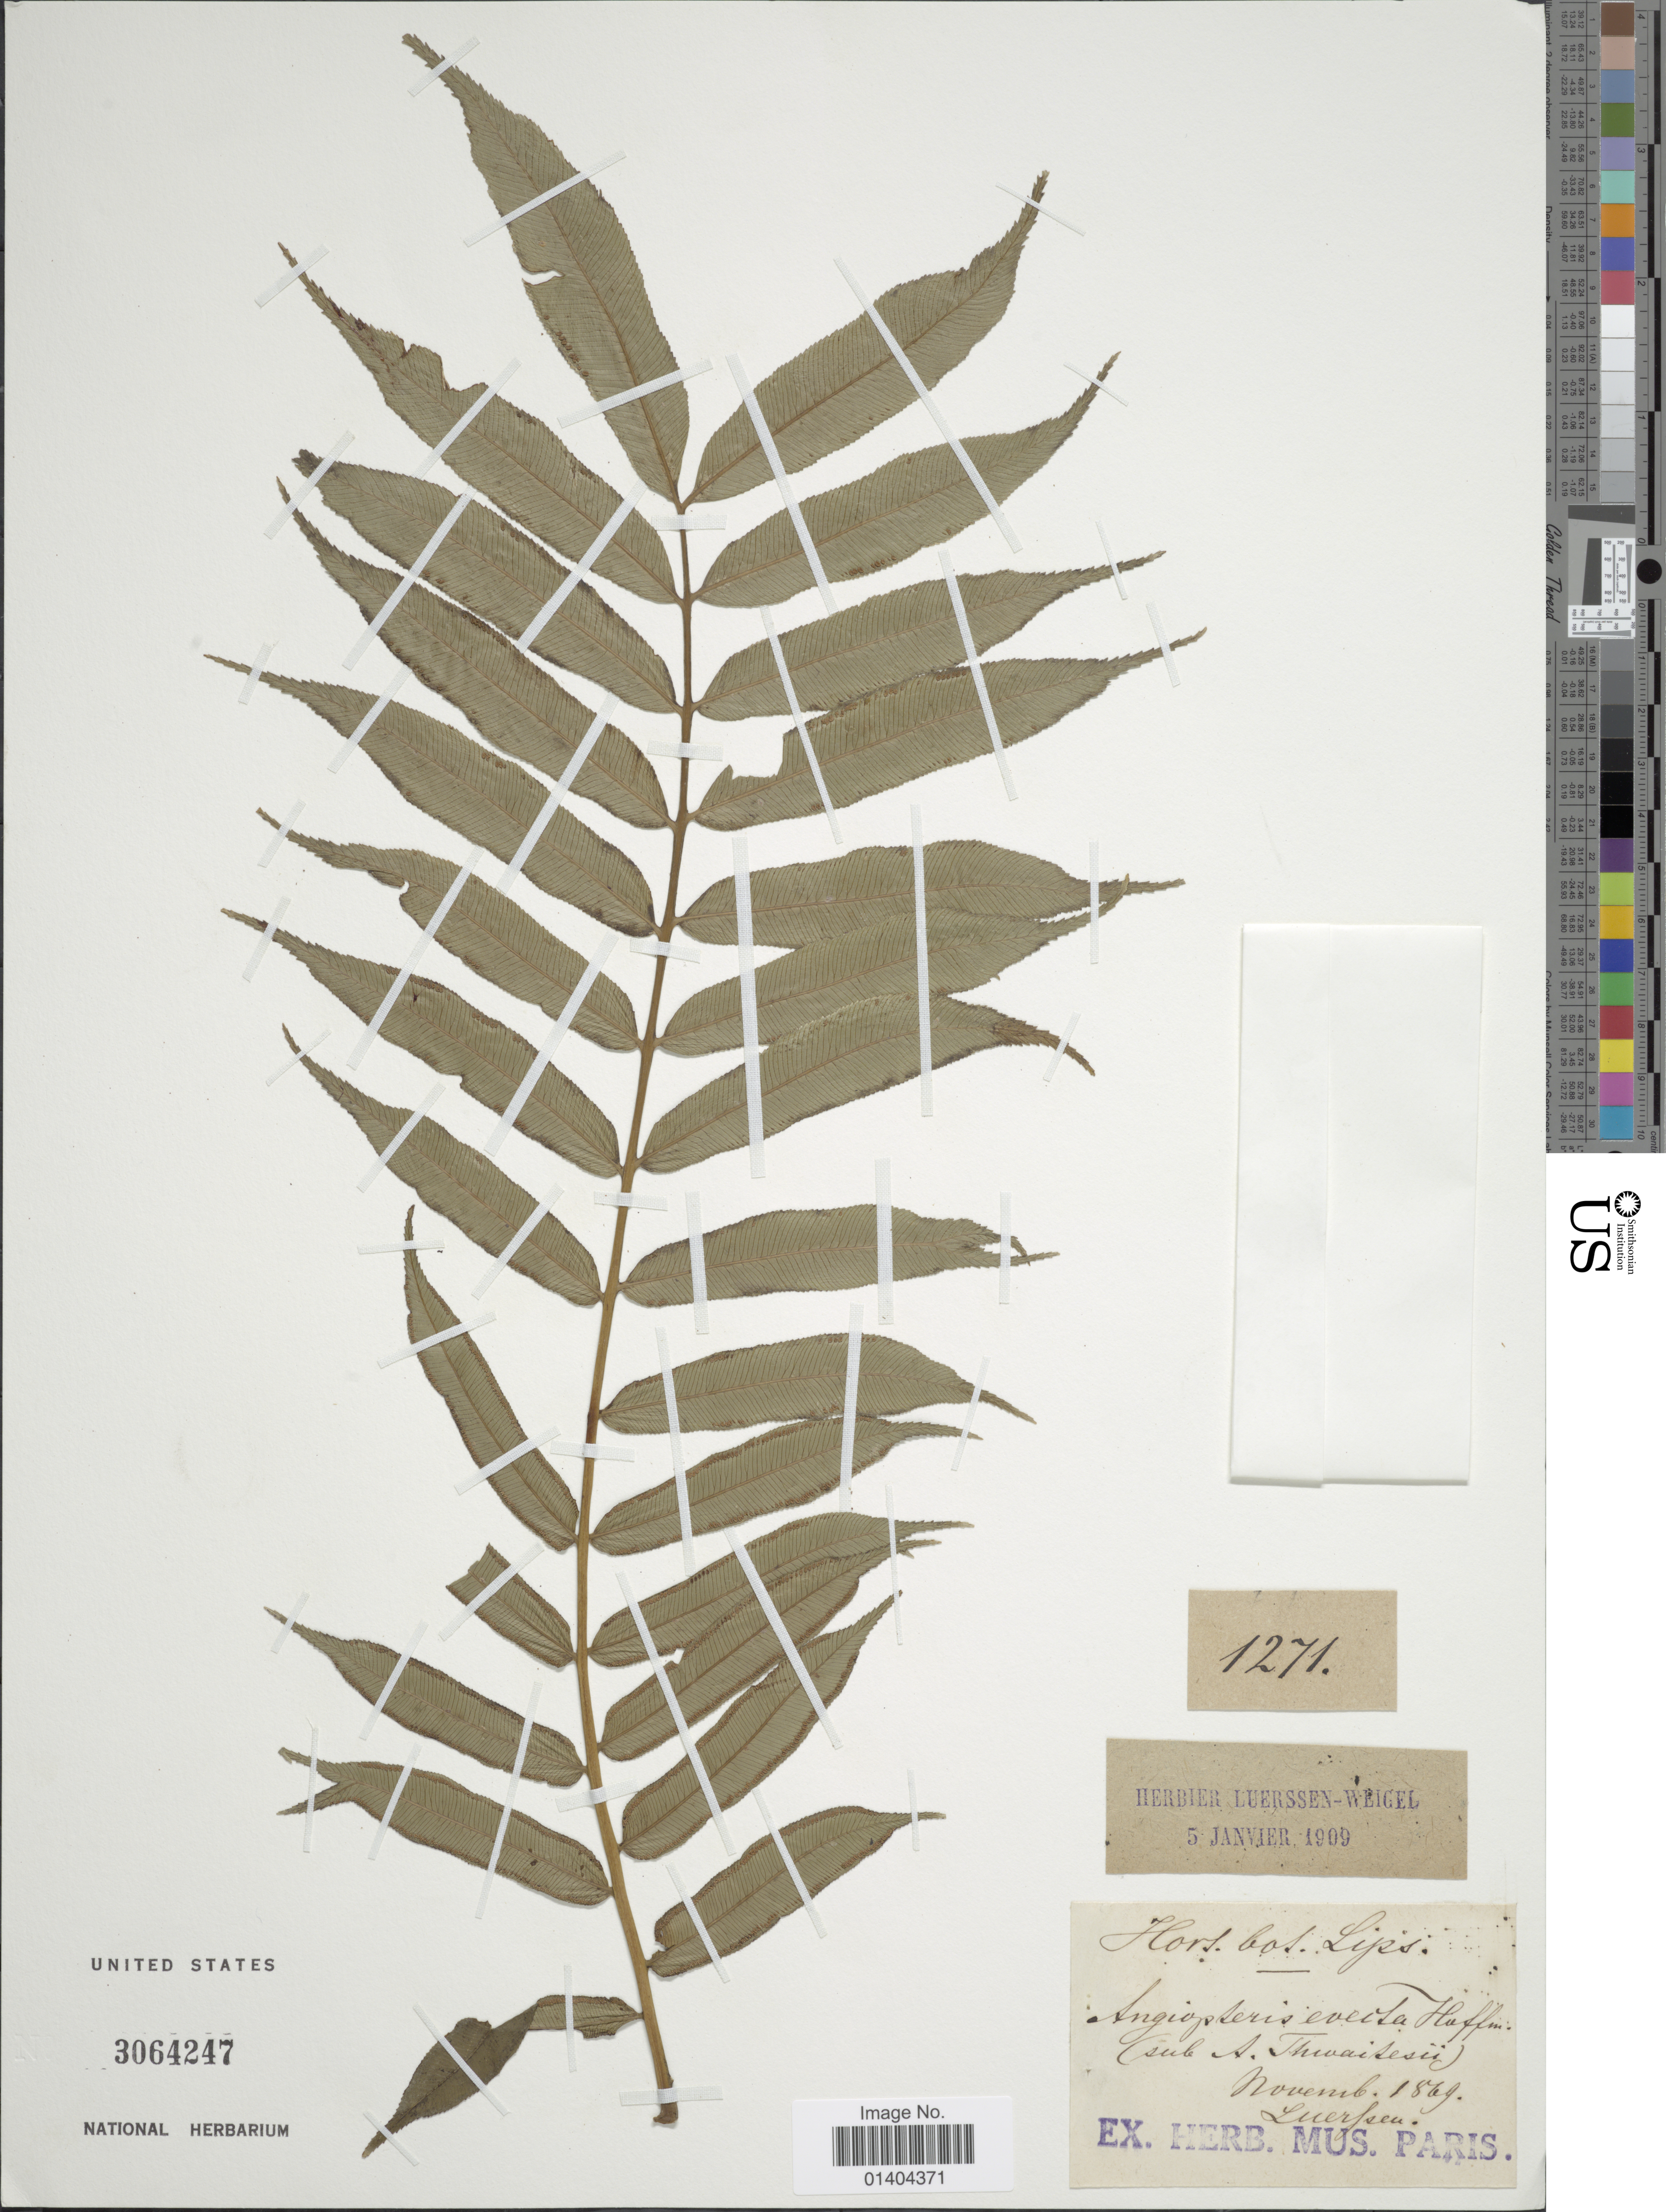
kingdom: Plantae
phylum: Tracheophyta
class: Polypodiopsida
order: Marattiales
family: Marattiaceae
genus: Angiopteris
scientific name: Angiopteris evecta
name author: (G. Forst.) Hoffm.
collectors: Luerssen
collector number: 1271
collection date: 1869-11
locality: Hort. bot. Lips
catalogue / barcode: US 3064247